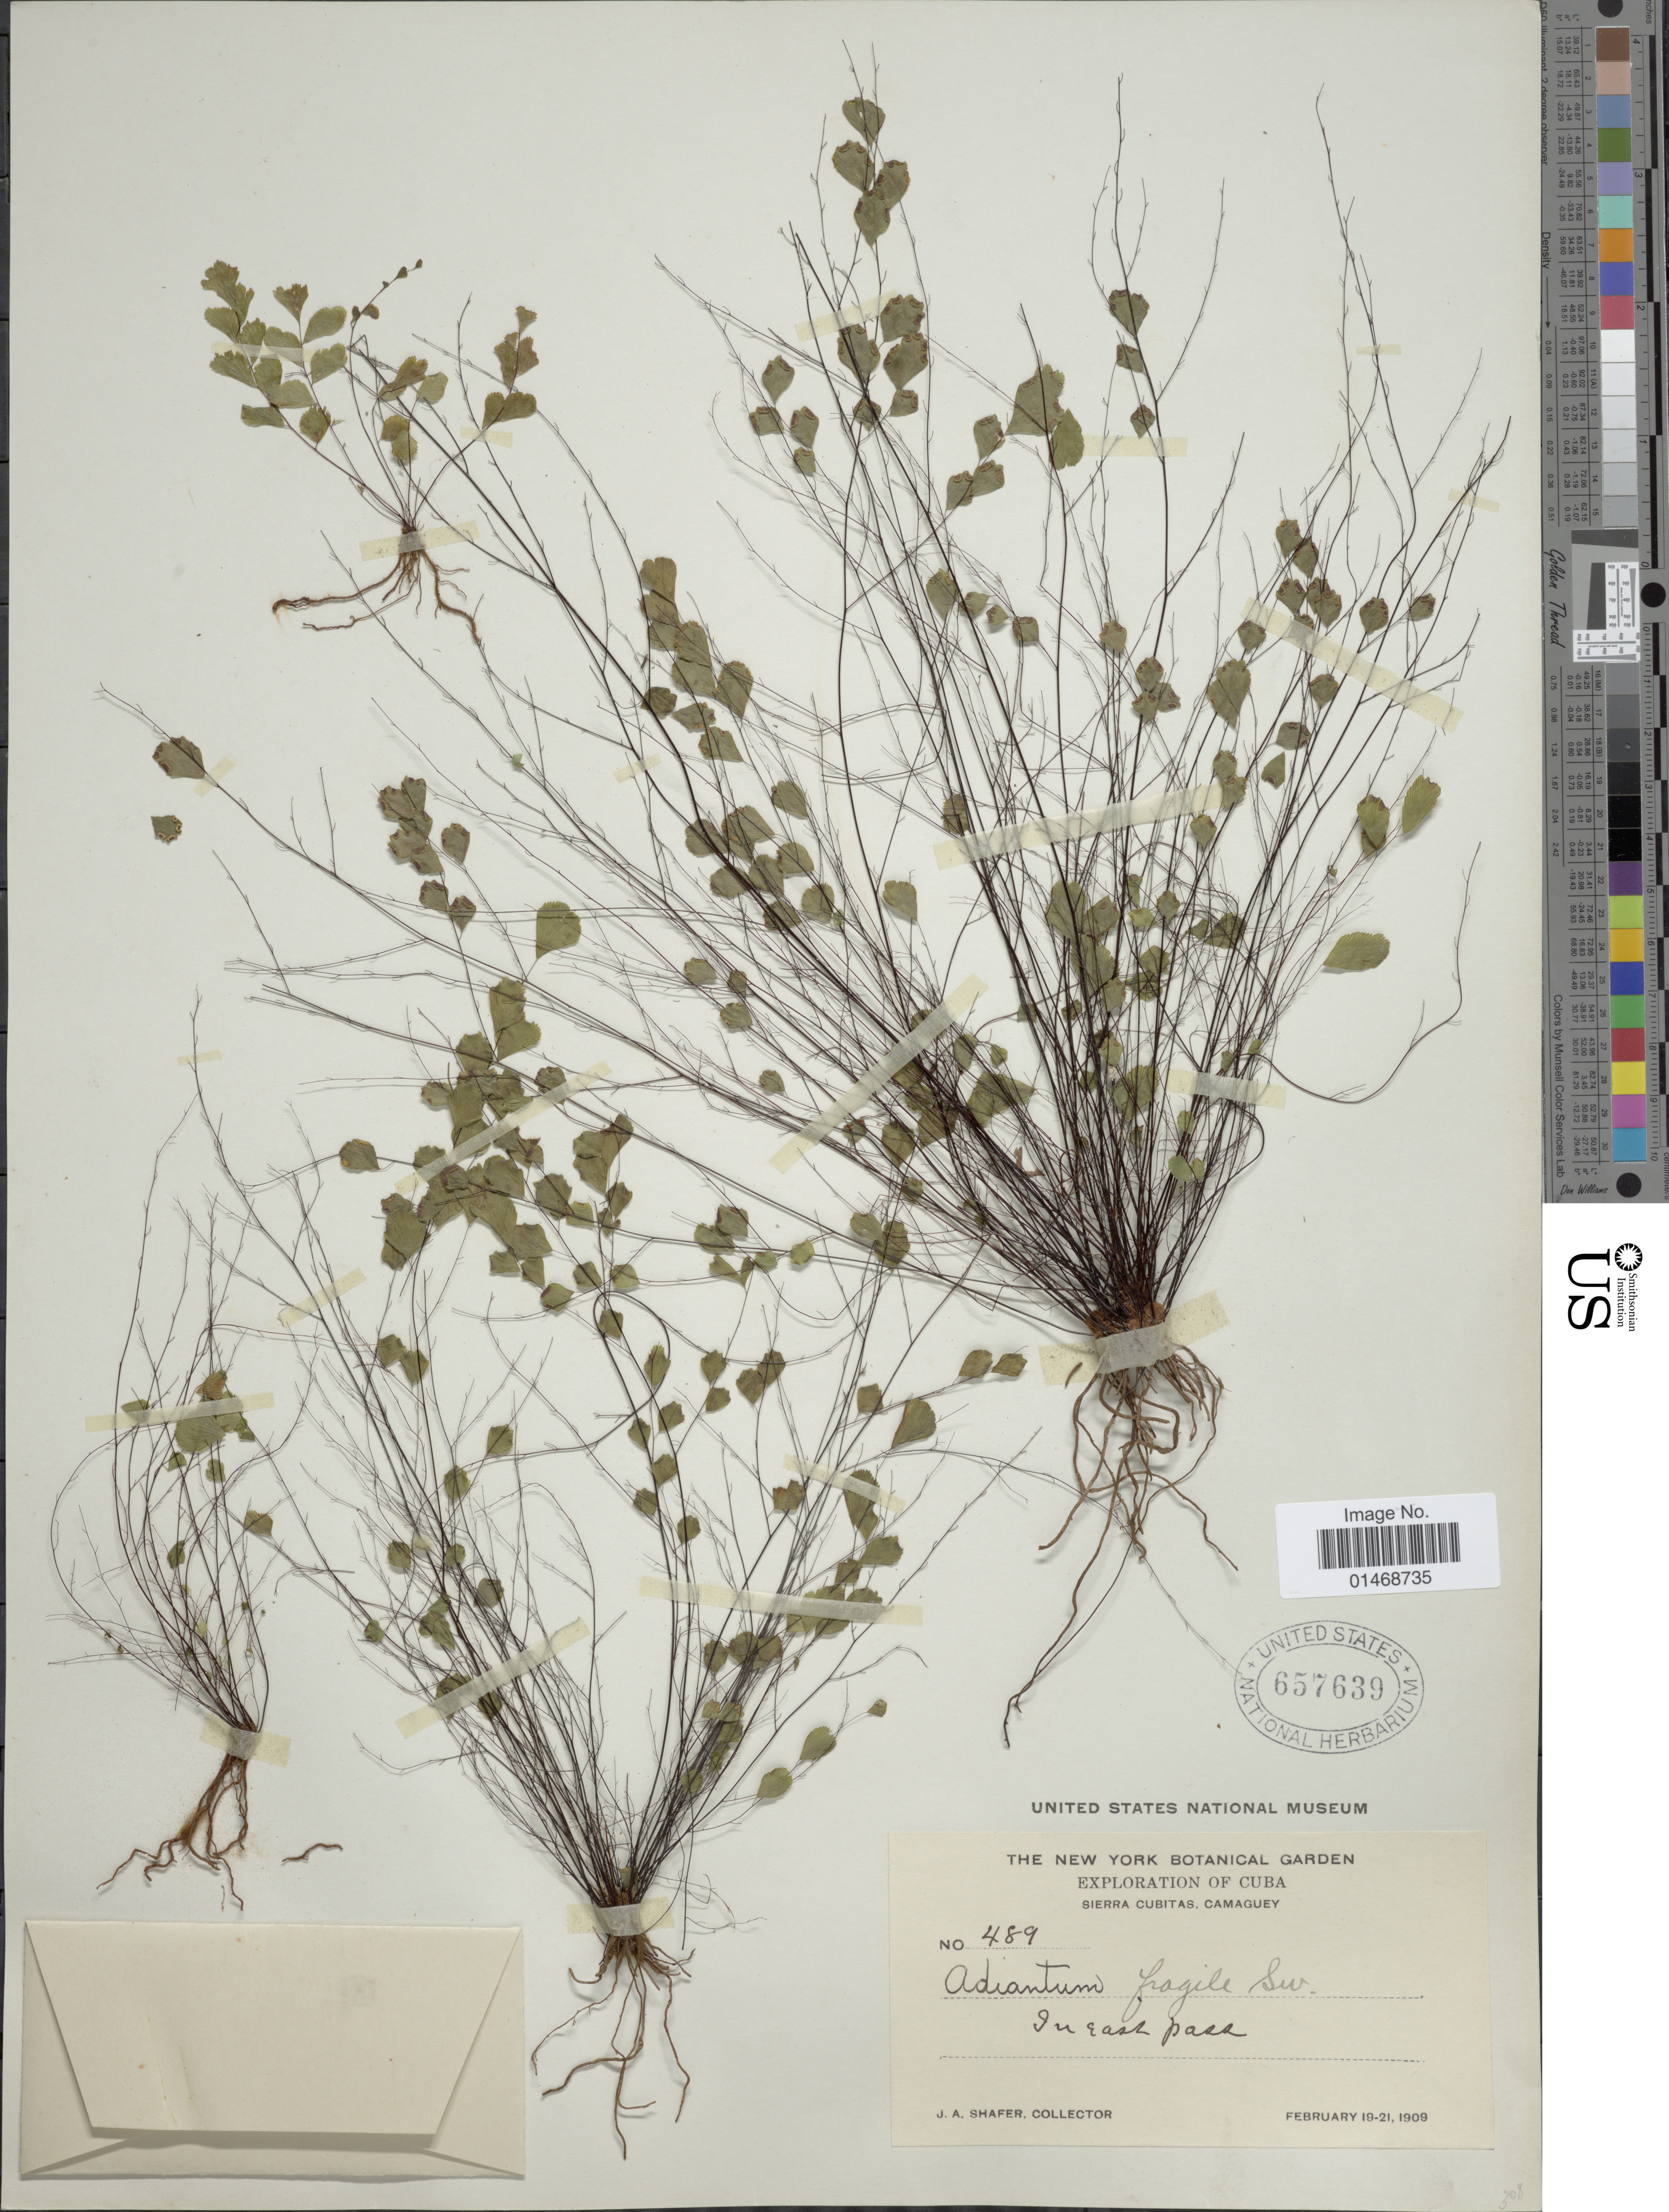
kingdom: Plantae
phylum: Tracheophyta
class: Polypodiopsida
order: Polypodiales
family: Pteridaceae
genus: Adiantum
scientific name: Adiantum fragile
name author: Sw.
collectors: J. A. Shafer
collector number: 489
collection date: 1909-02-19/1909-02-21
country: Cuba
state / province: Camagüey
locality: Sierra Cubitas, In east pass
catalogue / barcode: US 657639